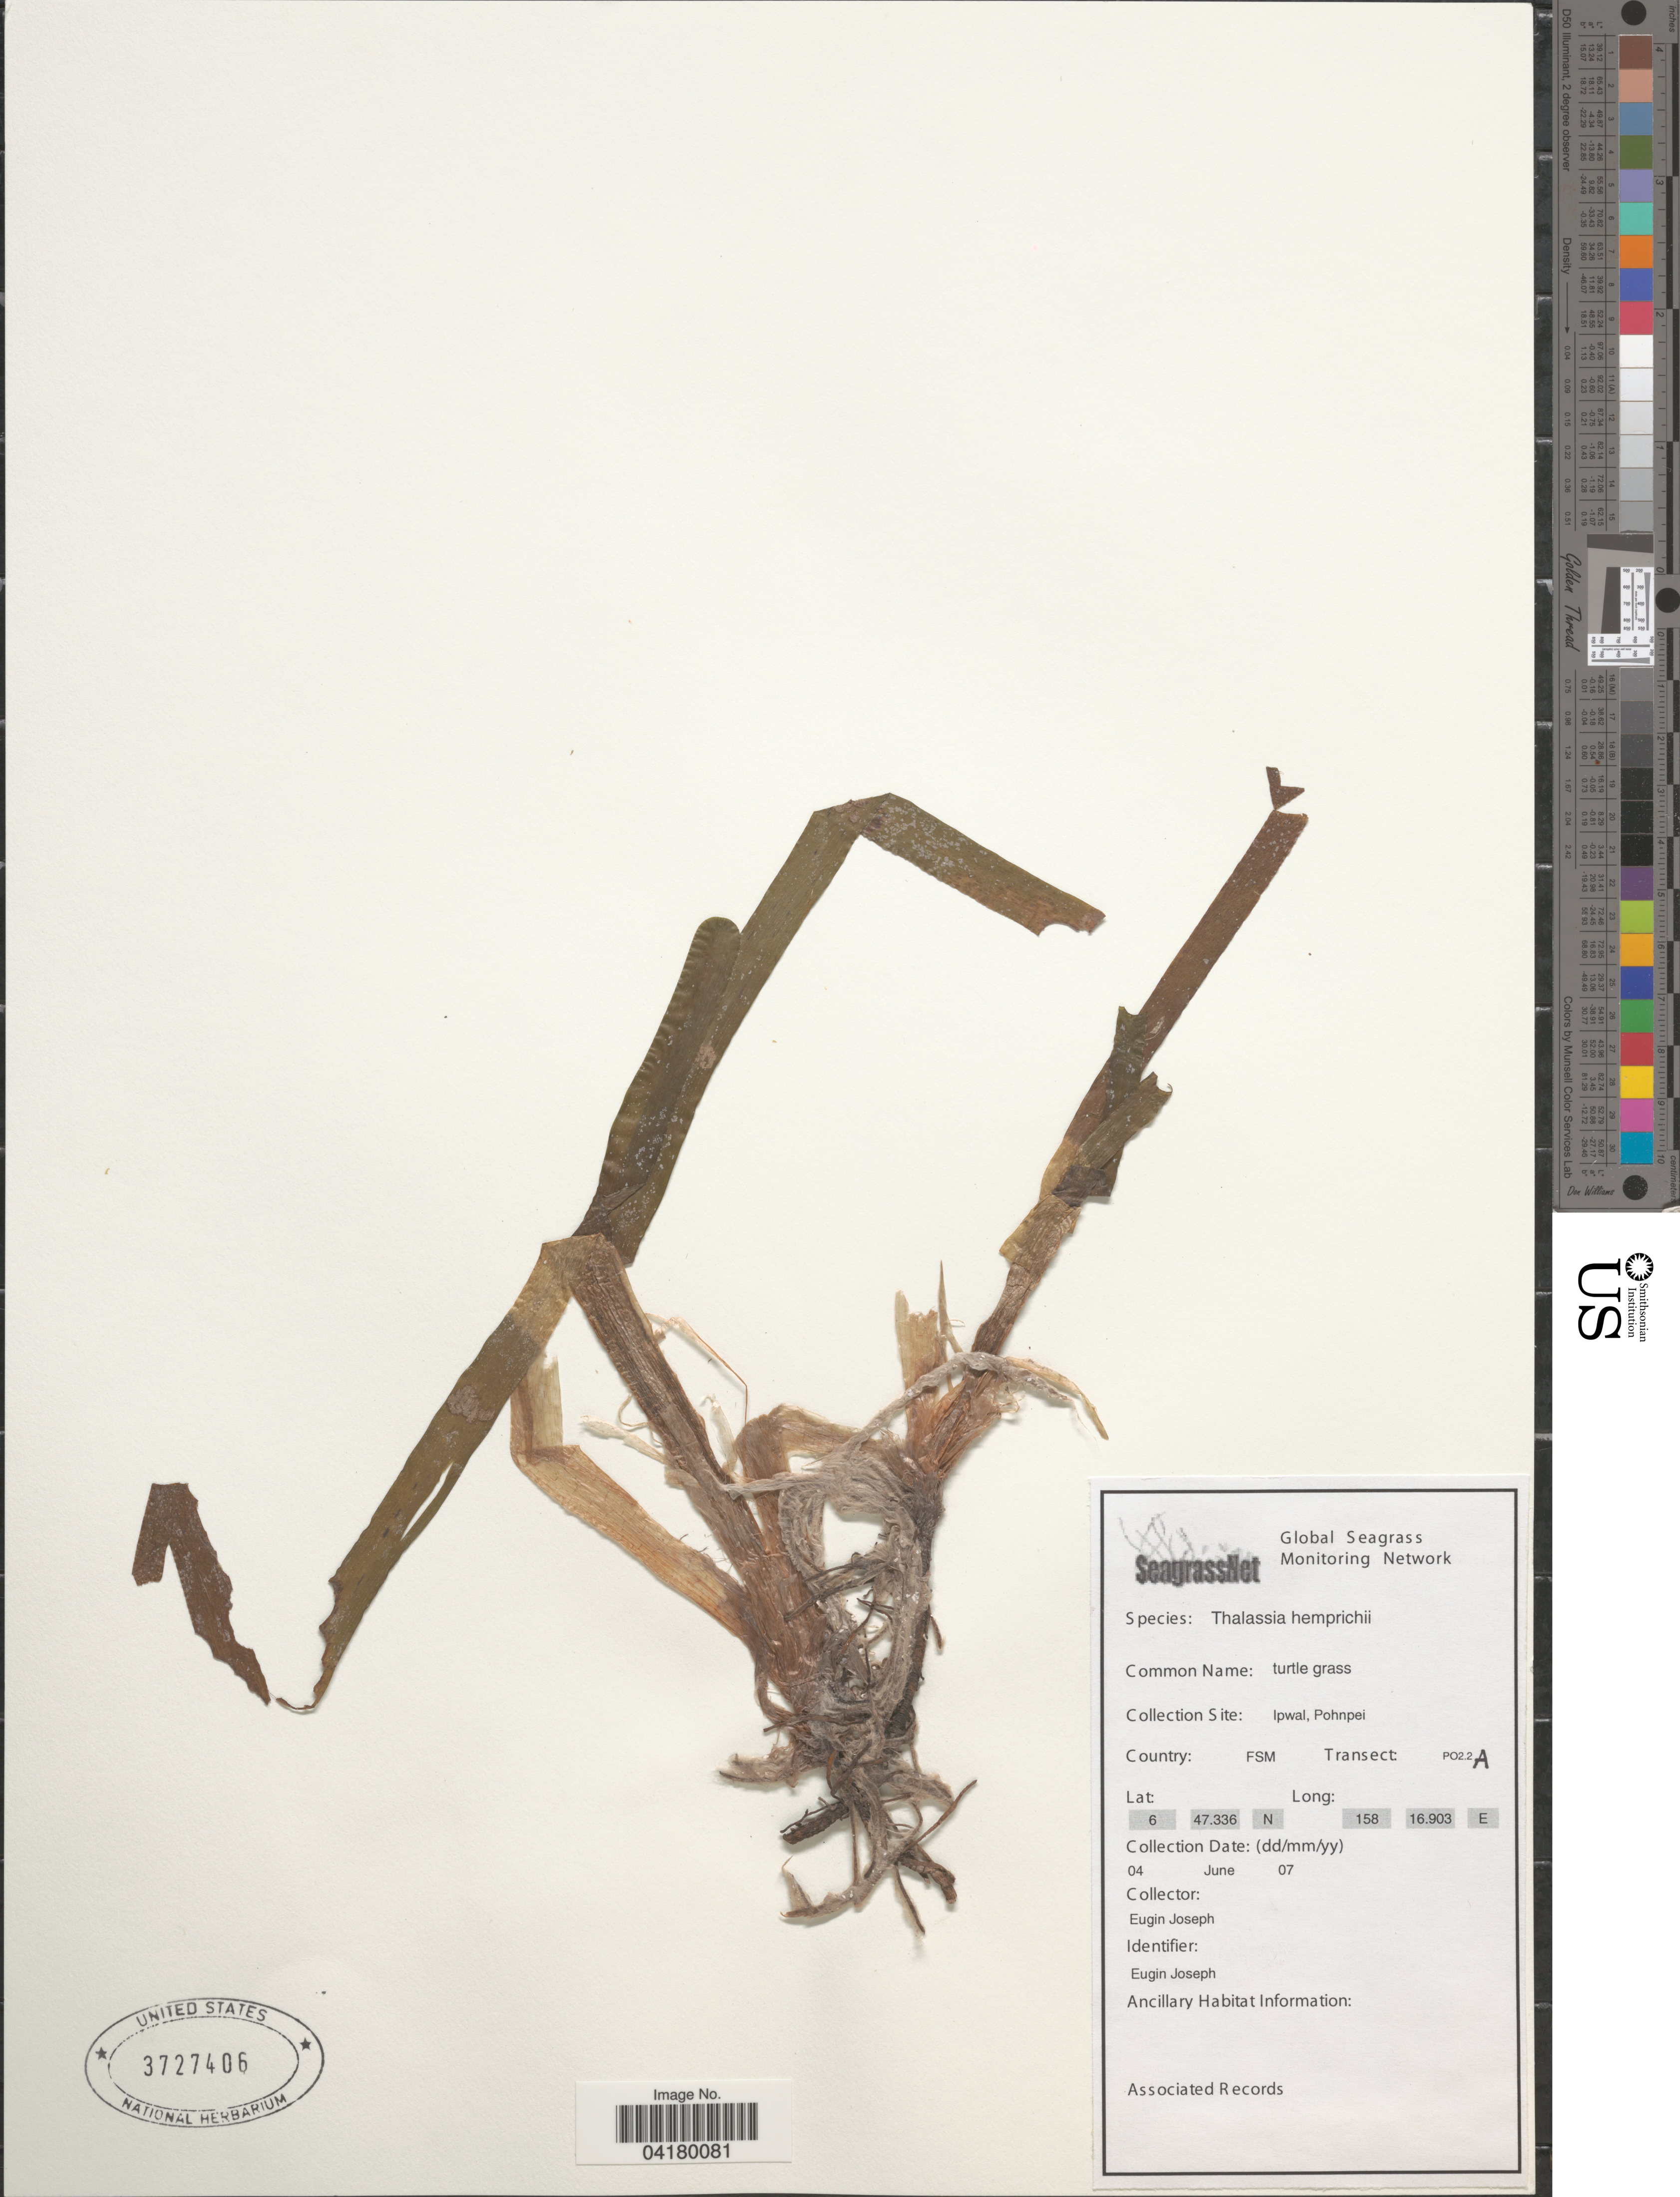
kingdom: Plantae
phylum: Tracheophyta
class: Liliopsida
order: Alismatales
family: Hydrocharitaceae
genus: Thalassia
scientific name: Thalassia hemprichii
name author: Asch.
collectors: E. Joseph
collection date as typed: Transcribed d/m/y: 4/6/7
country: Micronesia, Federated States of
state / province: Pohnpei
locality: Collection Site: Ipwal. Country: FSM. Transect: PO2.2A.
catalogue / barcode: US 3727406